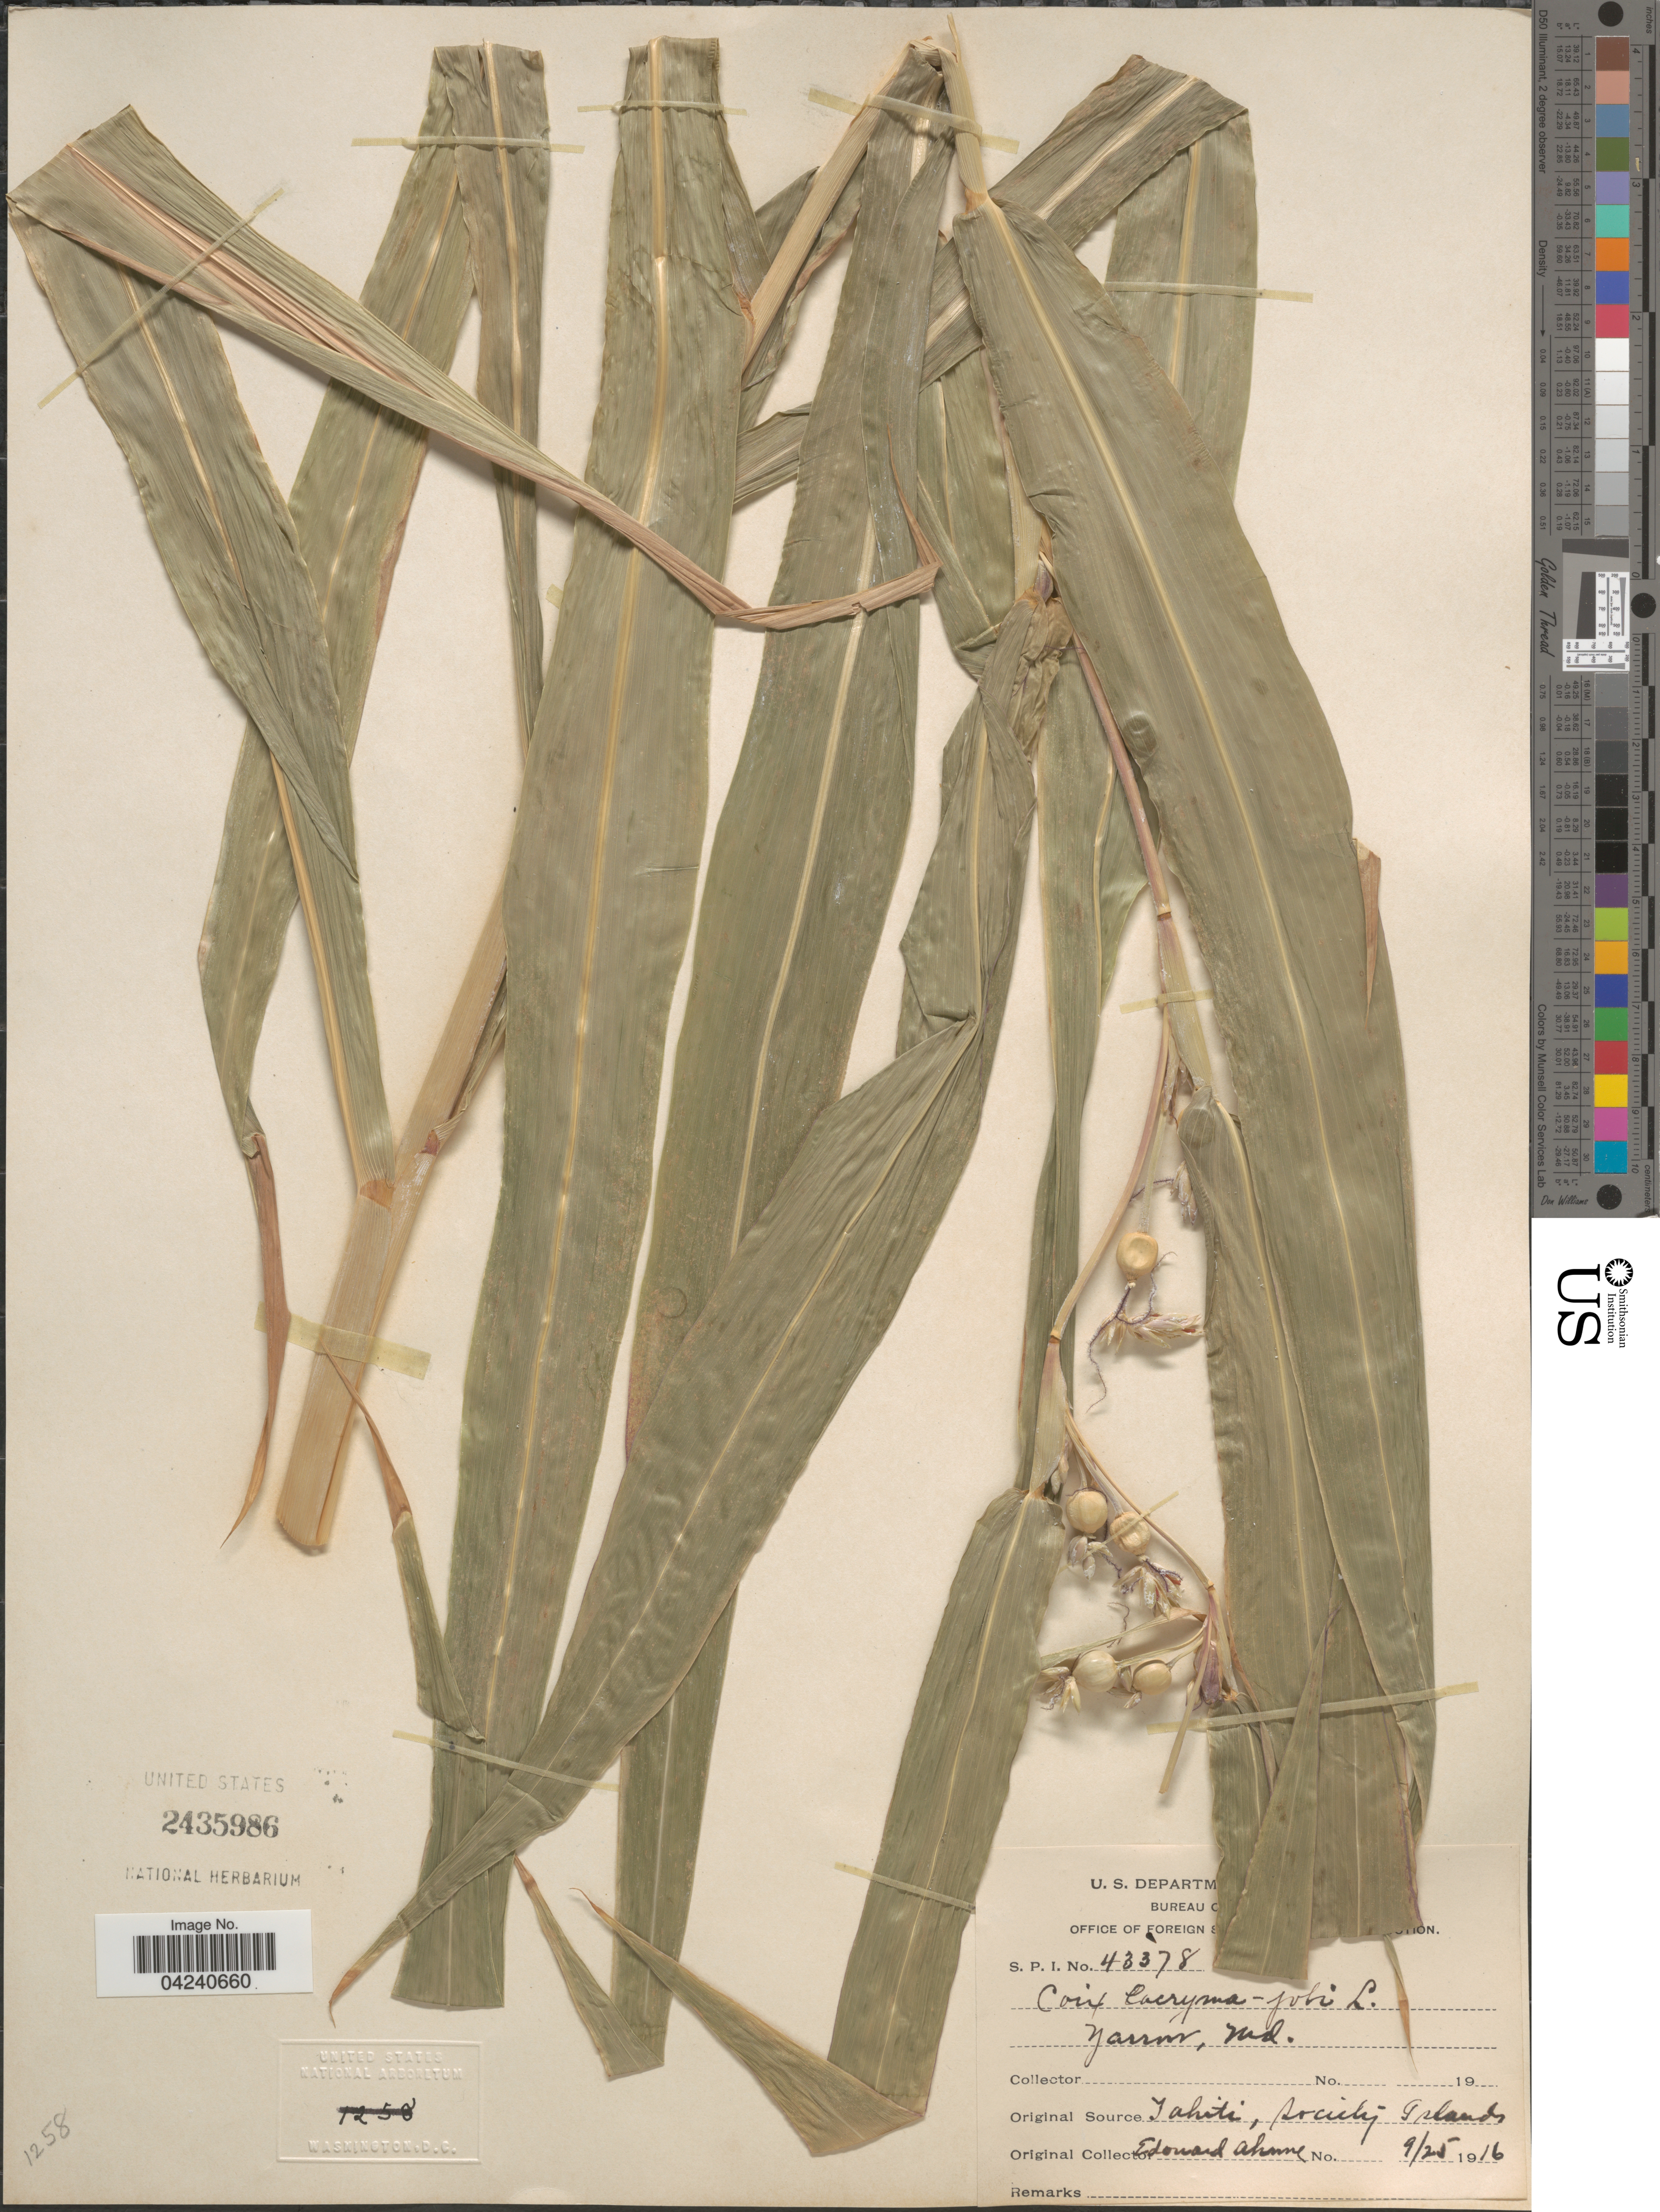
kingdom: Plantae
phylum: Tracheophyta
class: Liliopsida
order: Poales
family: Poaceae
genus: Coix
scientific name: Coix lacryma-jobi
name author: L.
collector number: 43378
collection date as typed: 19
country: United States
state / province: Maryland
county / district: Washington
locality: Yarrow.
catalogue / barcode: US 2435986